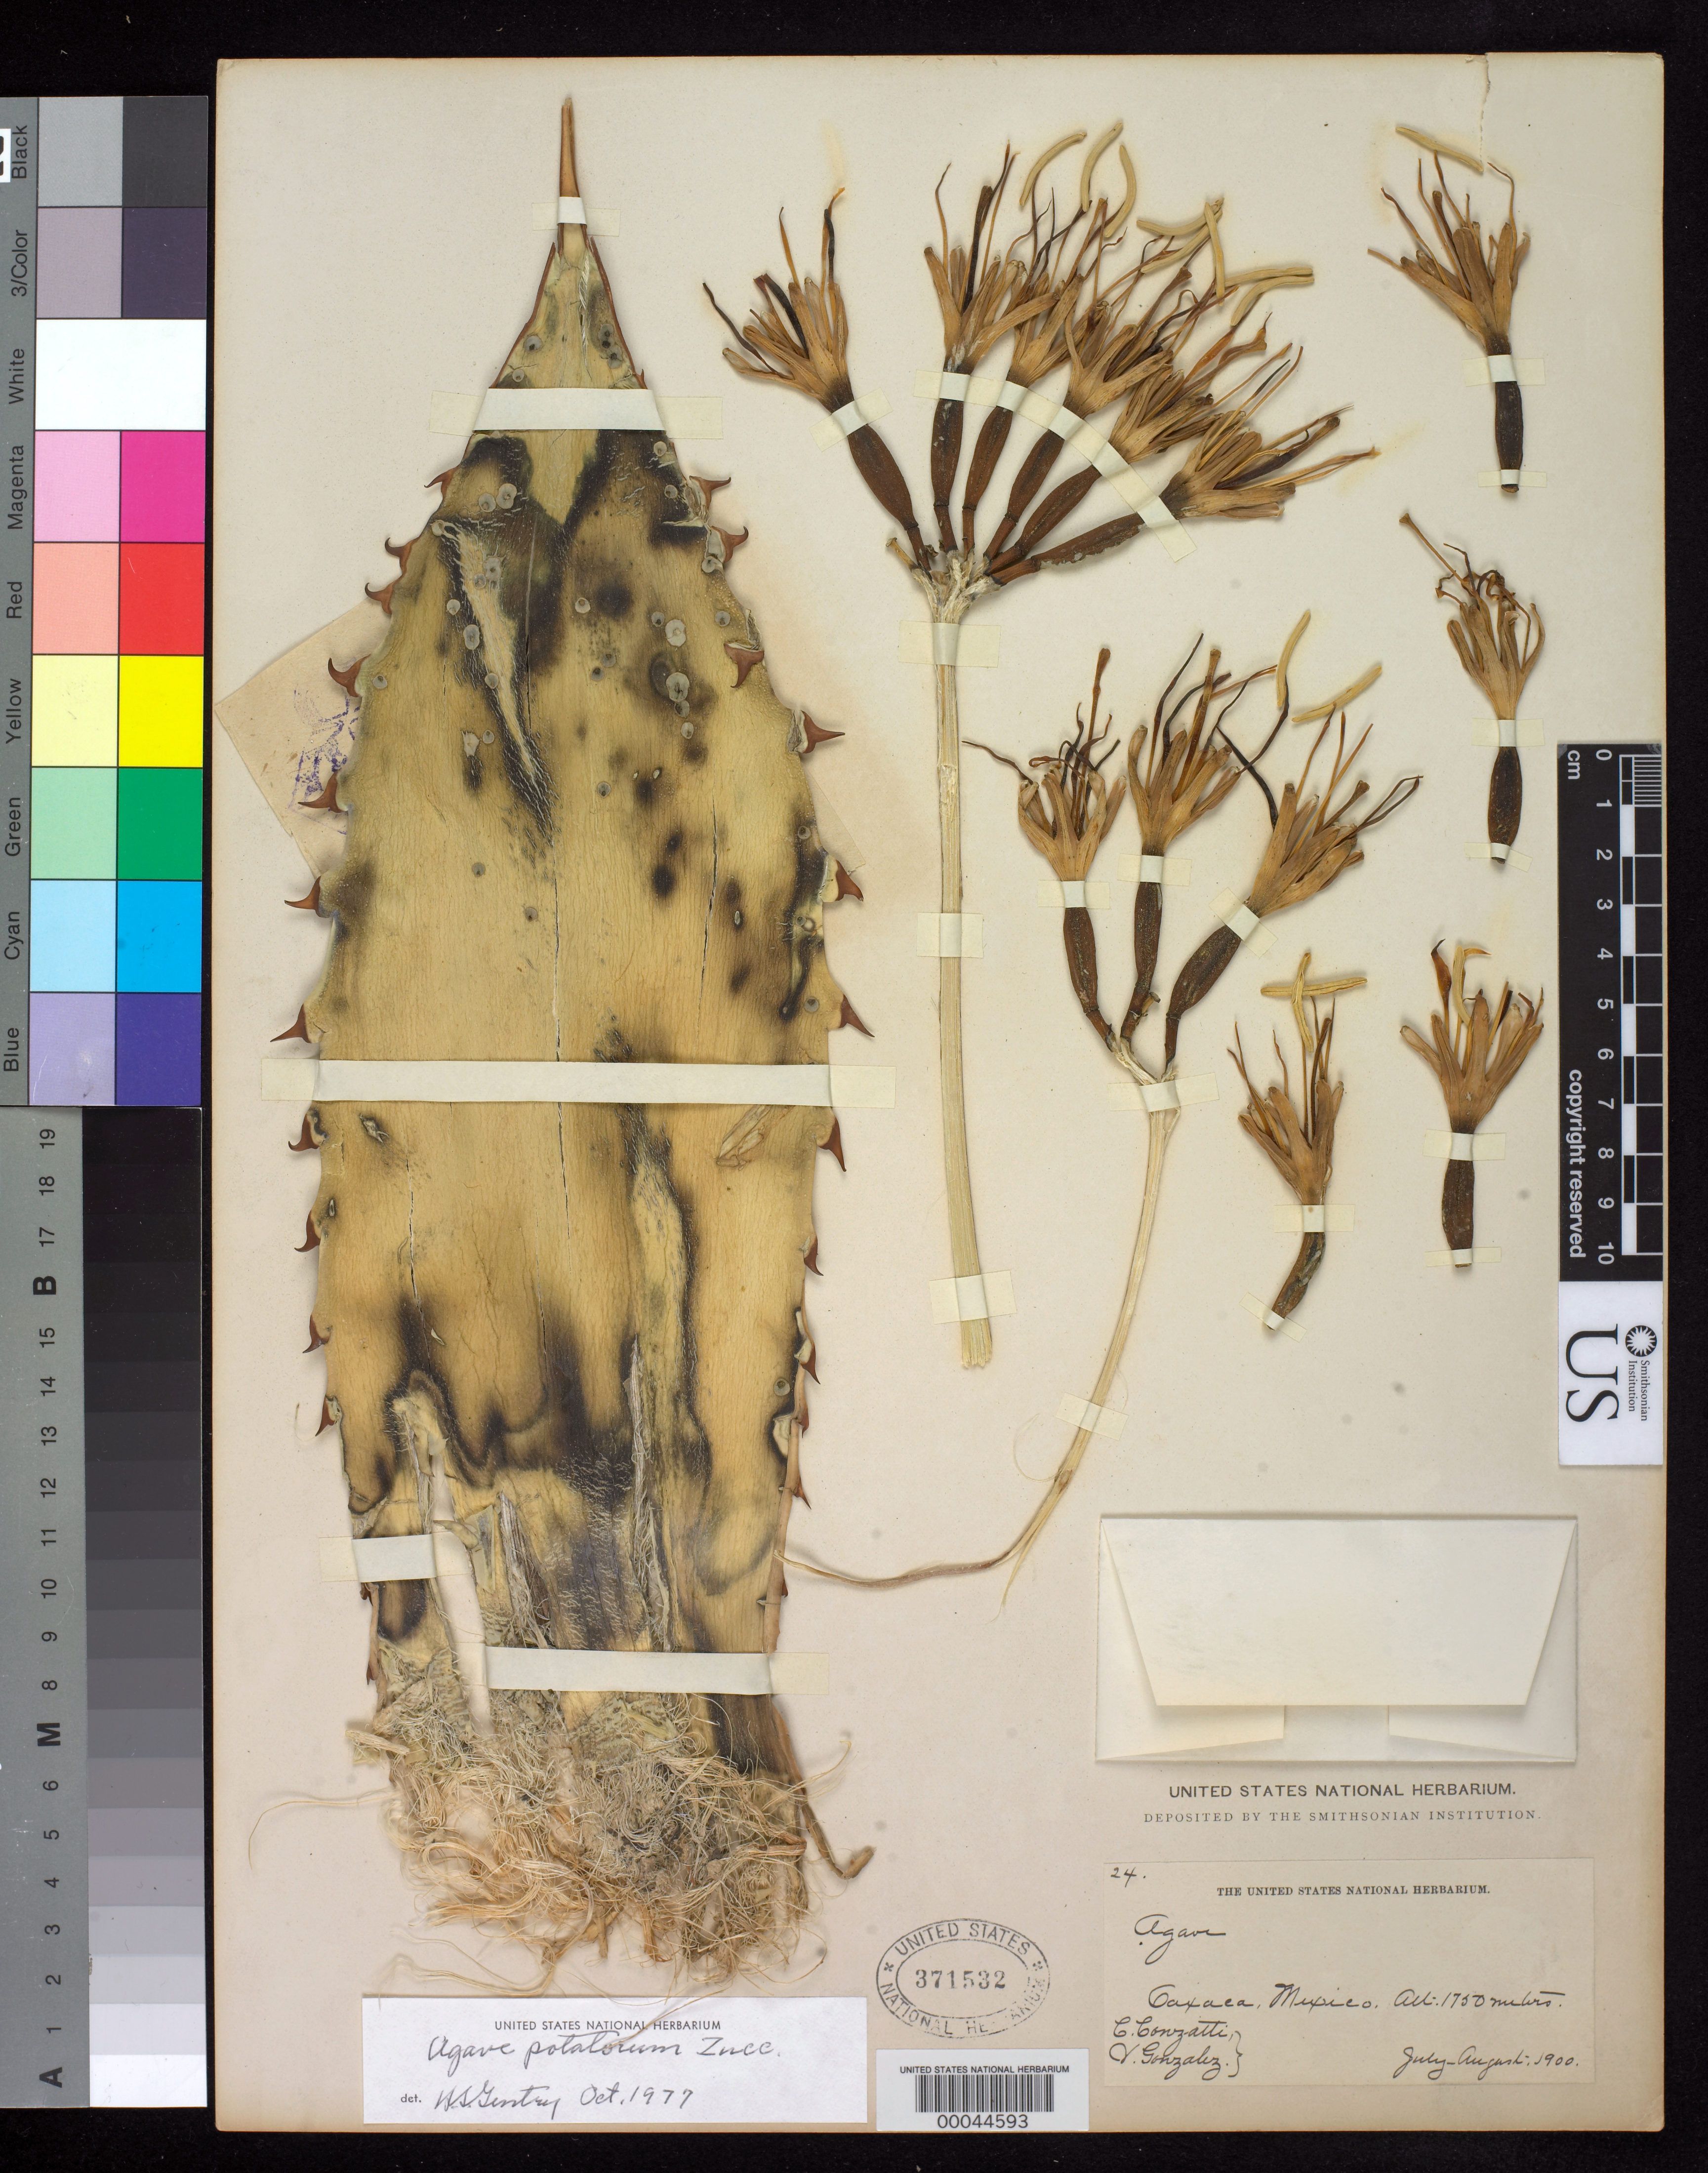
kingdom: Plantae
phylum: Tracheophyta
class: Liliopsida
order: Asparagales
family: Asparagaceae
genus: Agave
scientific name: Agave potatorum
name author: Zucc.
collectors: C. Conzatti & V. Gonzalez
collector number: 24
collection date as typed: Jul 1900 to -- Aug 1900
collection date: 1900-07/1900-08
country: Mexico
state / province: Oaxaca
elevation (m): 1750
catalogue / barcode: US 371532